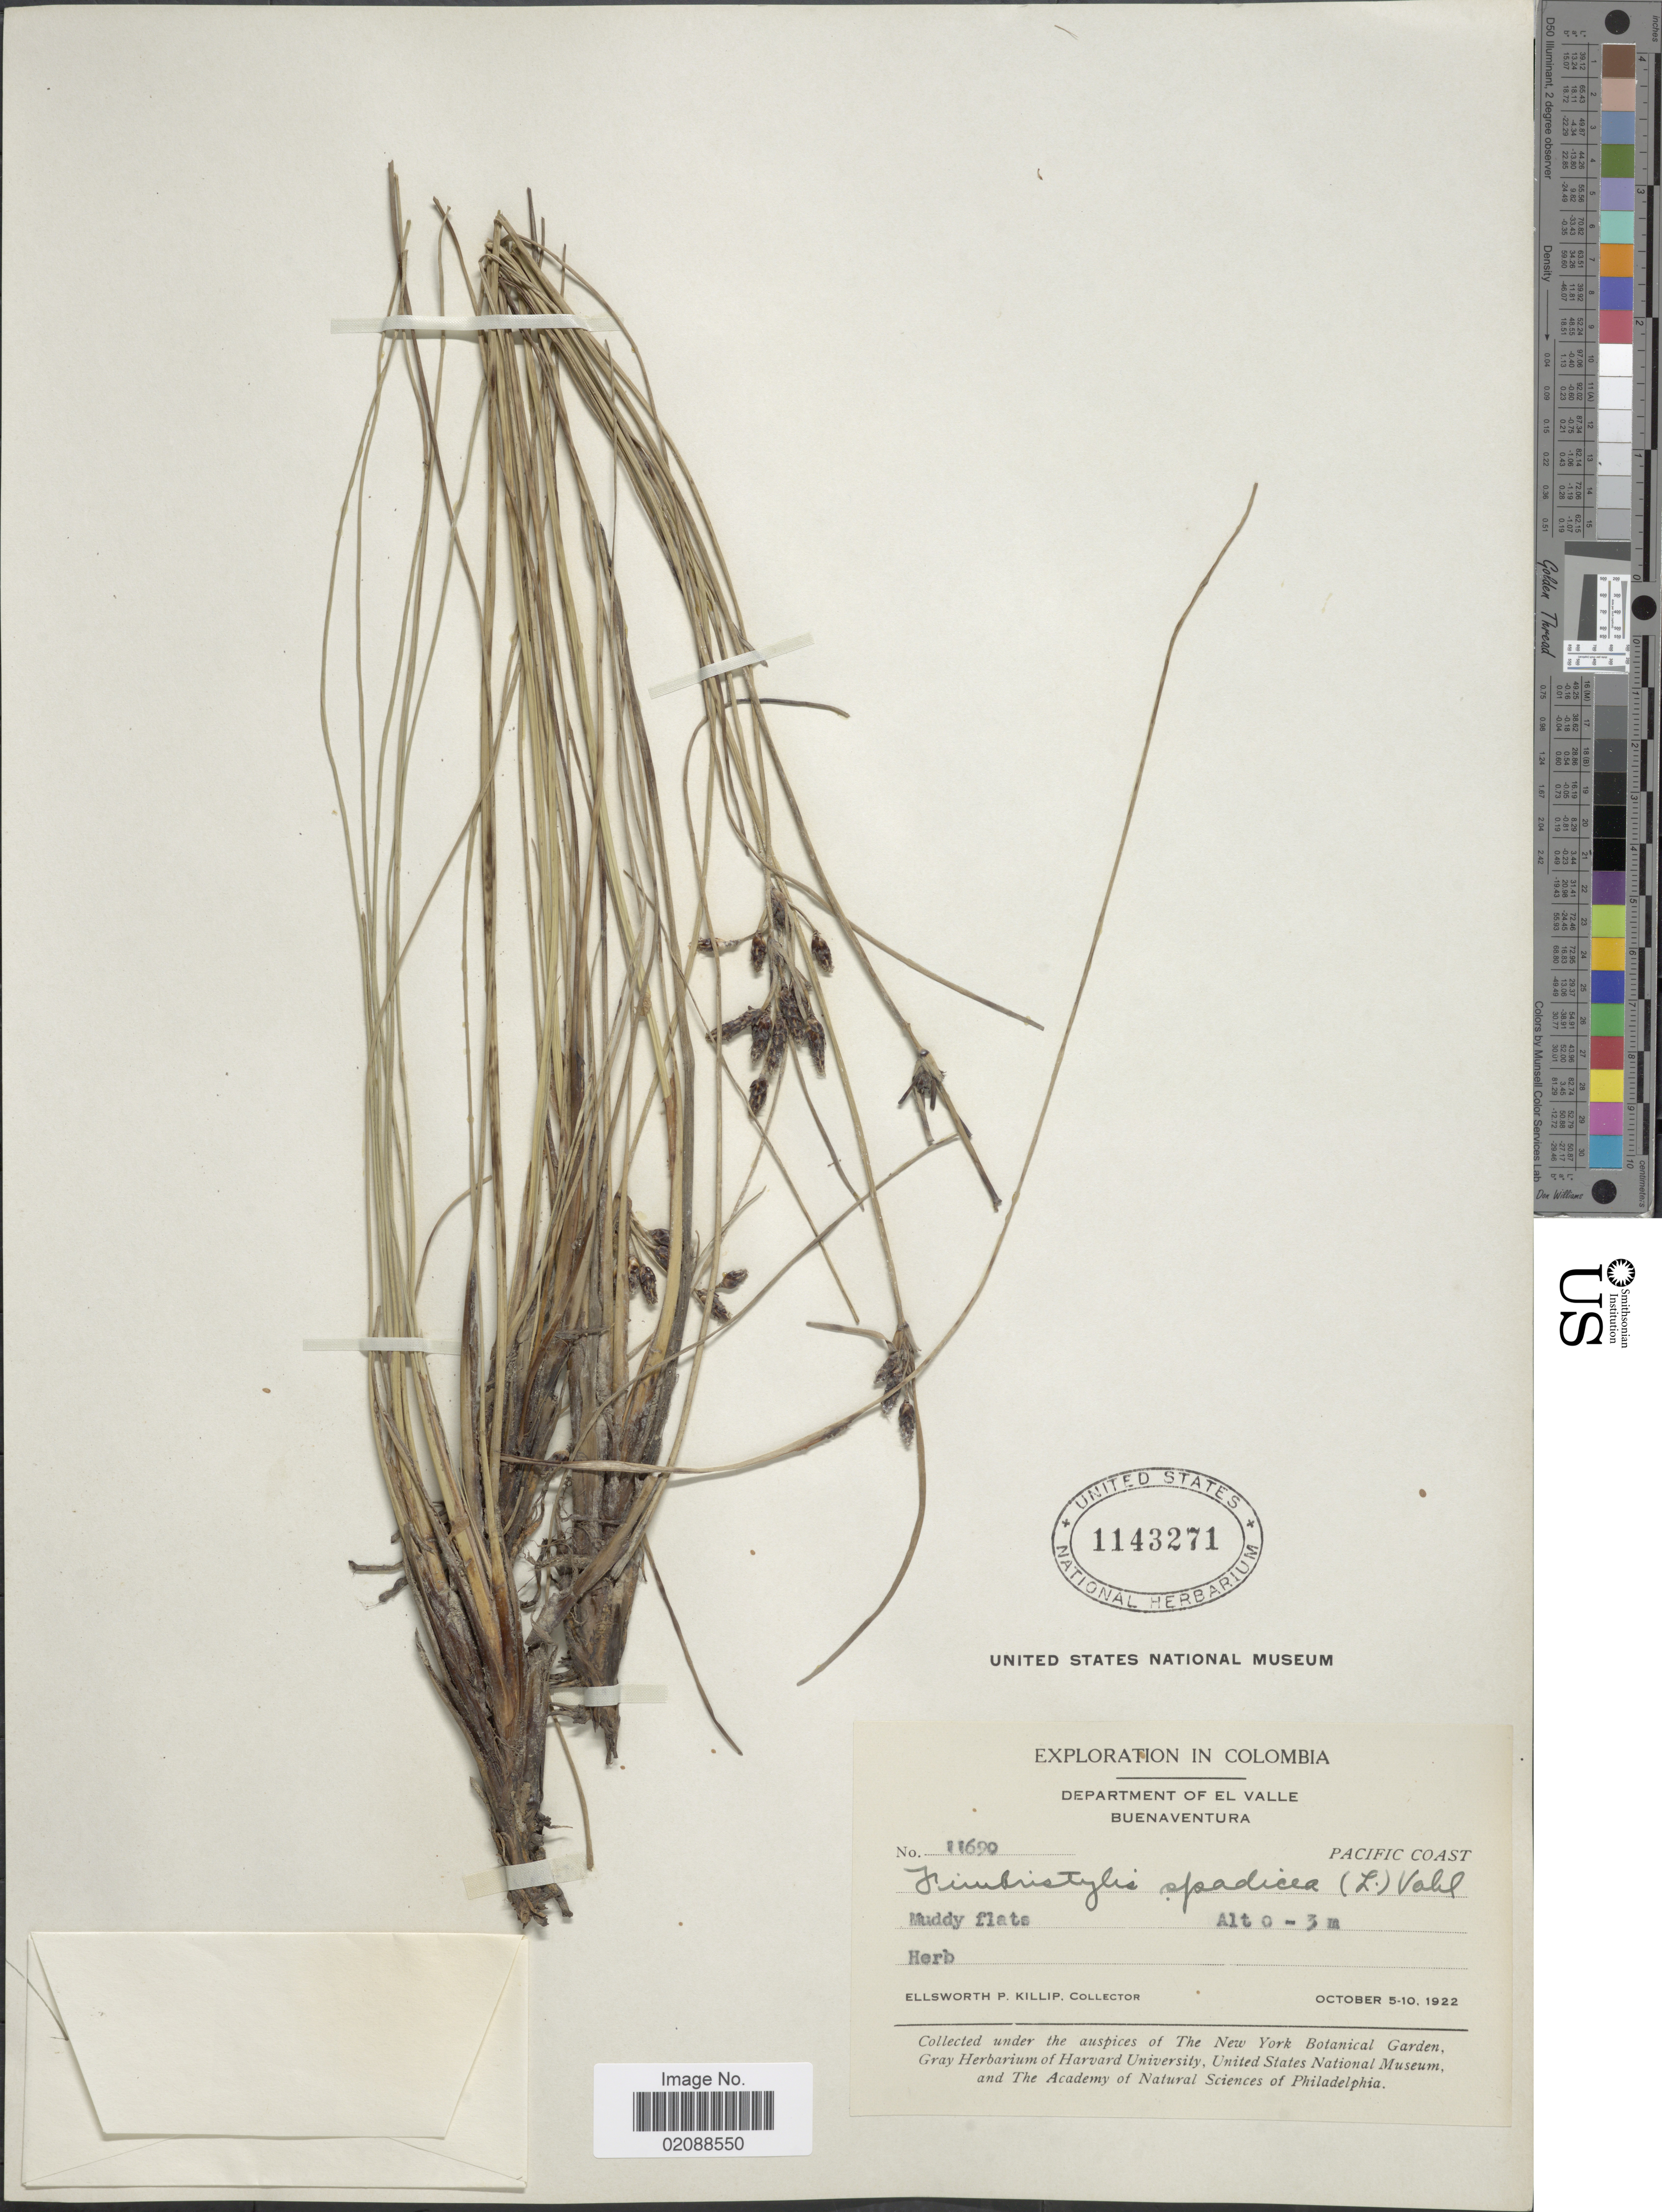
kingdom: Plantae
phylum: Tracheophyta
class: Liliopsida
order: Poales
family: Cyperaceae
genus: Fimbristylis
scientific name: Fimbristylis spadicea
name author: (L.) Vahl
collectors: E. P. Killip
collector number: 11690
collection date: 1922-10-05/1922-10-10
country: Colombia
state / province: Valle del Cauca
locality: Department of El Valle. Buenaventura. Pacific Coast. Muddy flats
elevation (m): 0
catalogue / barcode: US 1143271